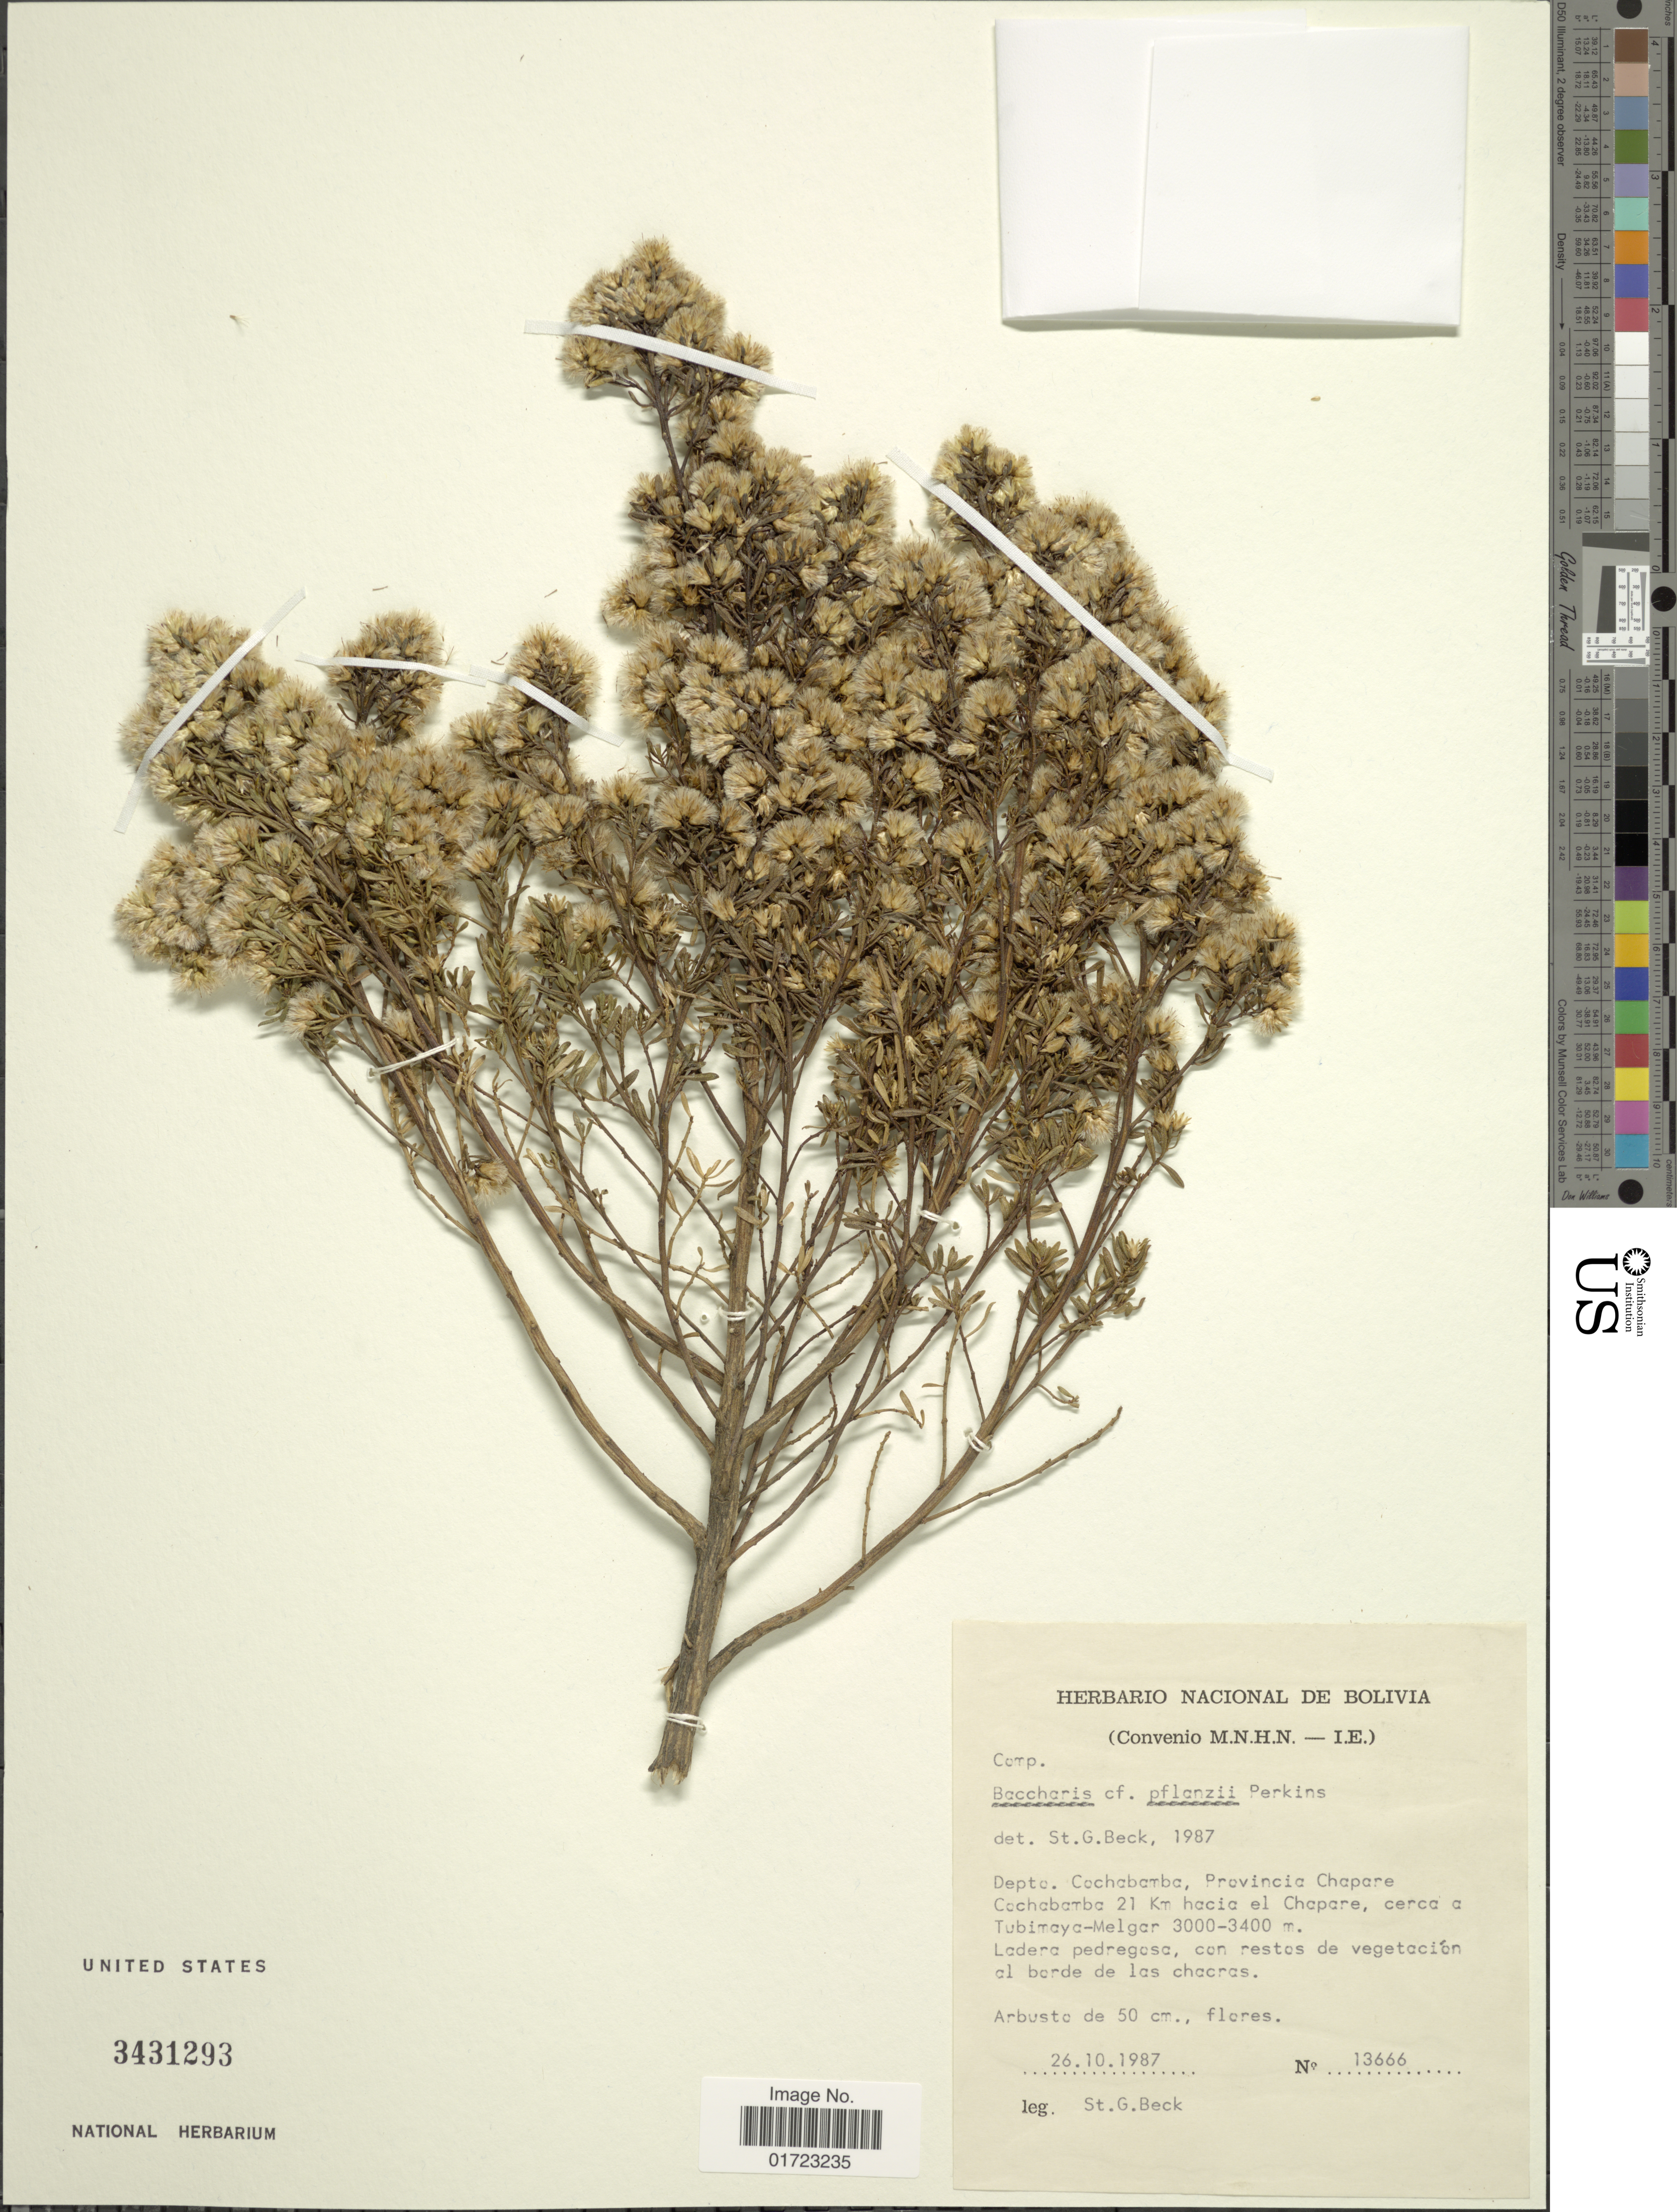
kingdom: Plantae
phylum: Tracheophyta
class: Magnoliopsida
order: Asterales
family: Asteraceae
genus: Baccharis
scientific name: Baccharis pflanzii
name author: Perkins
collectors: S. G. Beck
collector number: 13666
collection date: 1987-10-26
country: Bolivia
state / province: Cochabamba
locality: Depto. Cochabamba , Provincia Chapare Cochabamba 21 km hacia el Chapare, cerca a Tubimaya-Melgar.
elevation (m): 3000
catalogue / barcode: US 3431293